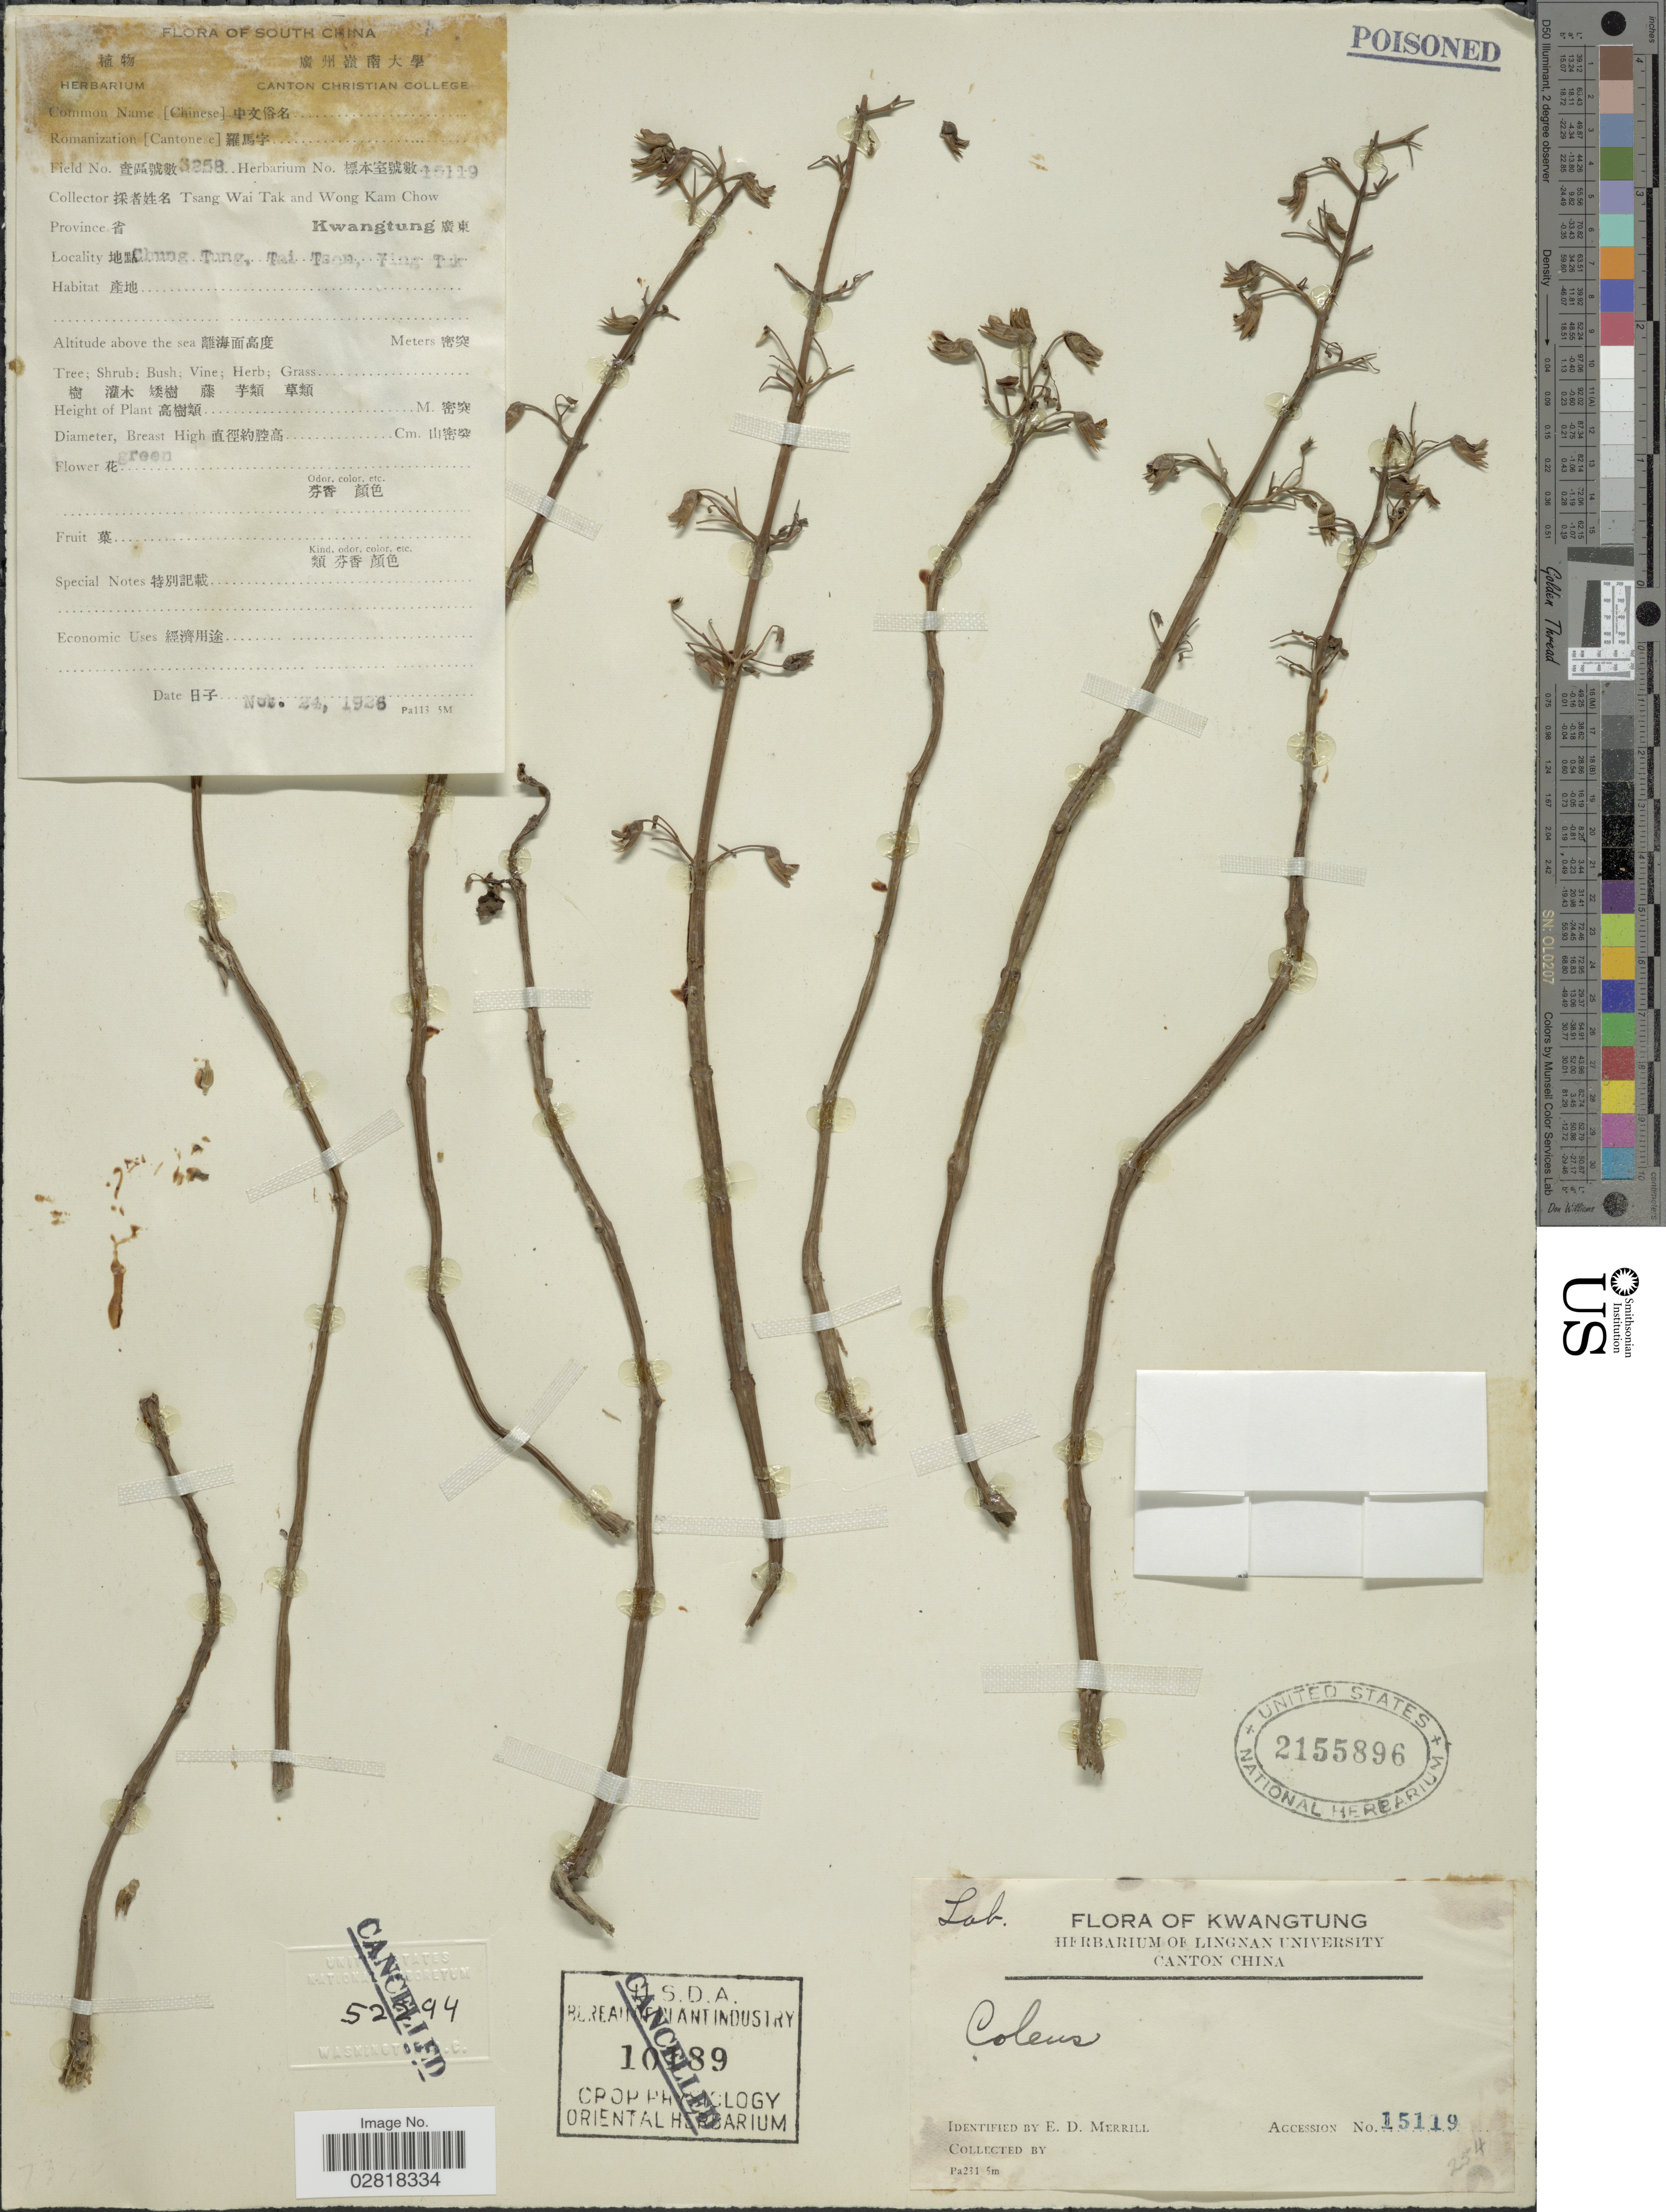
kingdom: Plantae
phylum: Tracheophyta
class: Magnoliopsida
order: Lamiales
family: Lamiaceae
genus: Plectranthus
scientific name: Plectranthus sp.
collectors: W. T. Tsang & W. Chow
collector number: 3258/15119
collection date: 1926-11-24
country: China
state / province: Guangdong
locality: South China, Province Kwangtung, Chung Tung, Tai Tsen, Ying Tuk.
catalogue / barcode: US 2155896